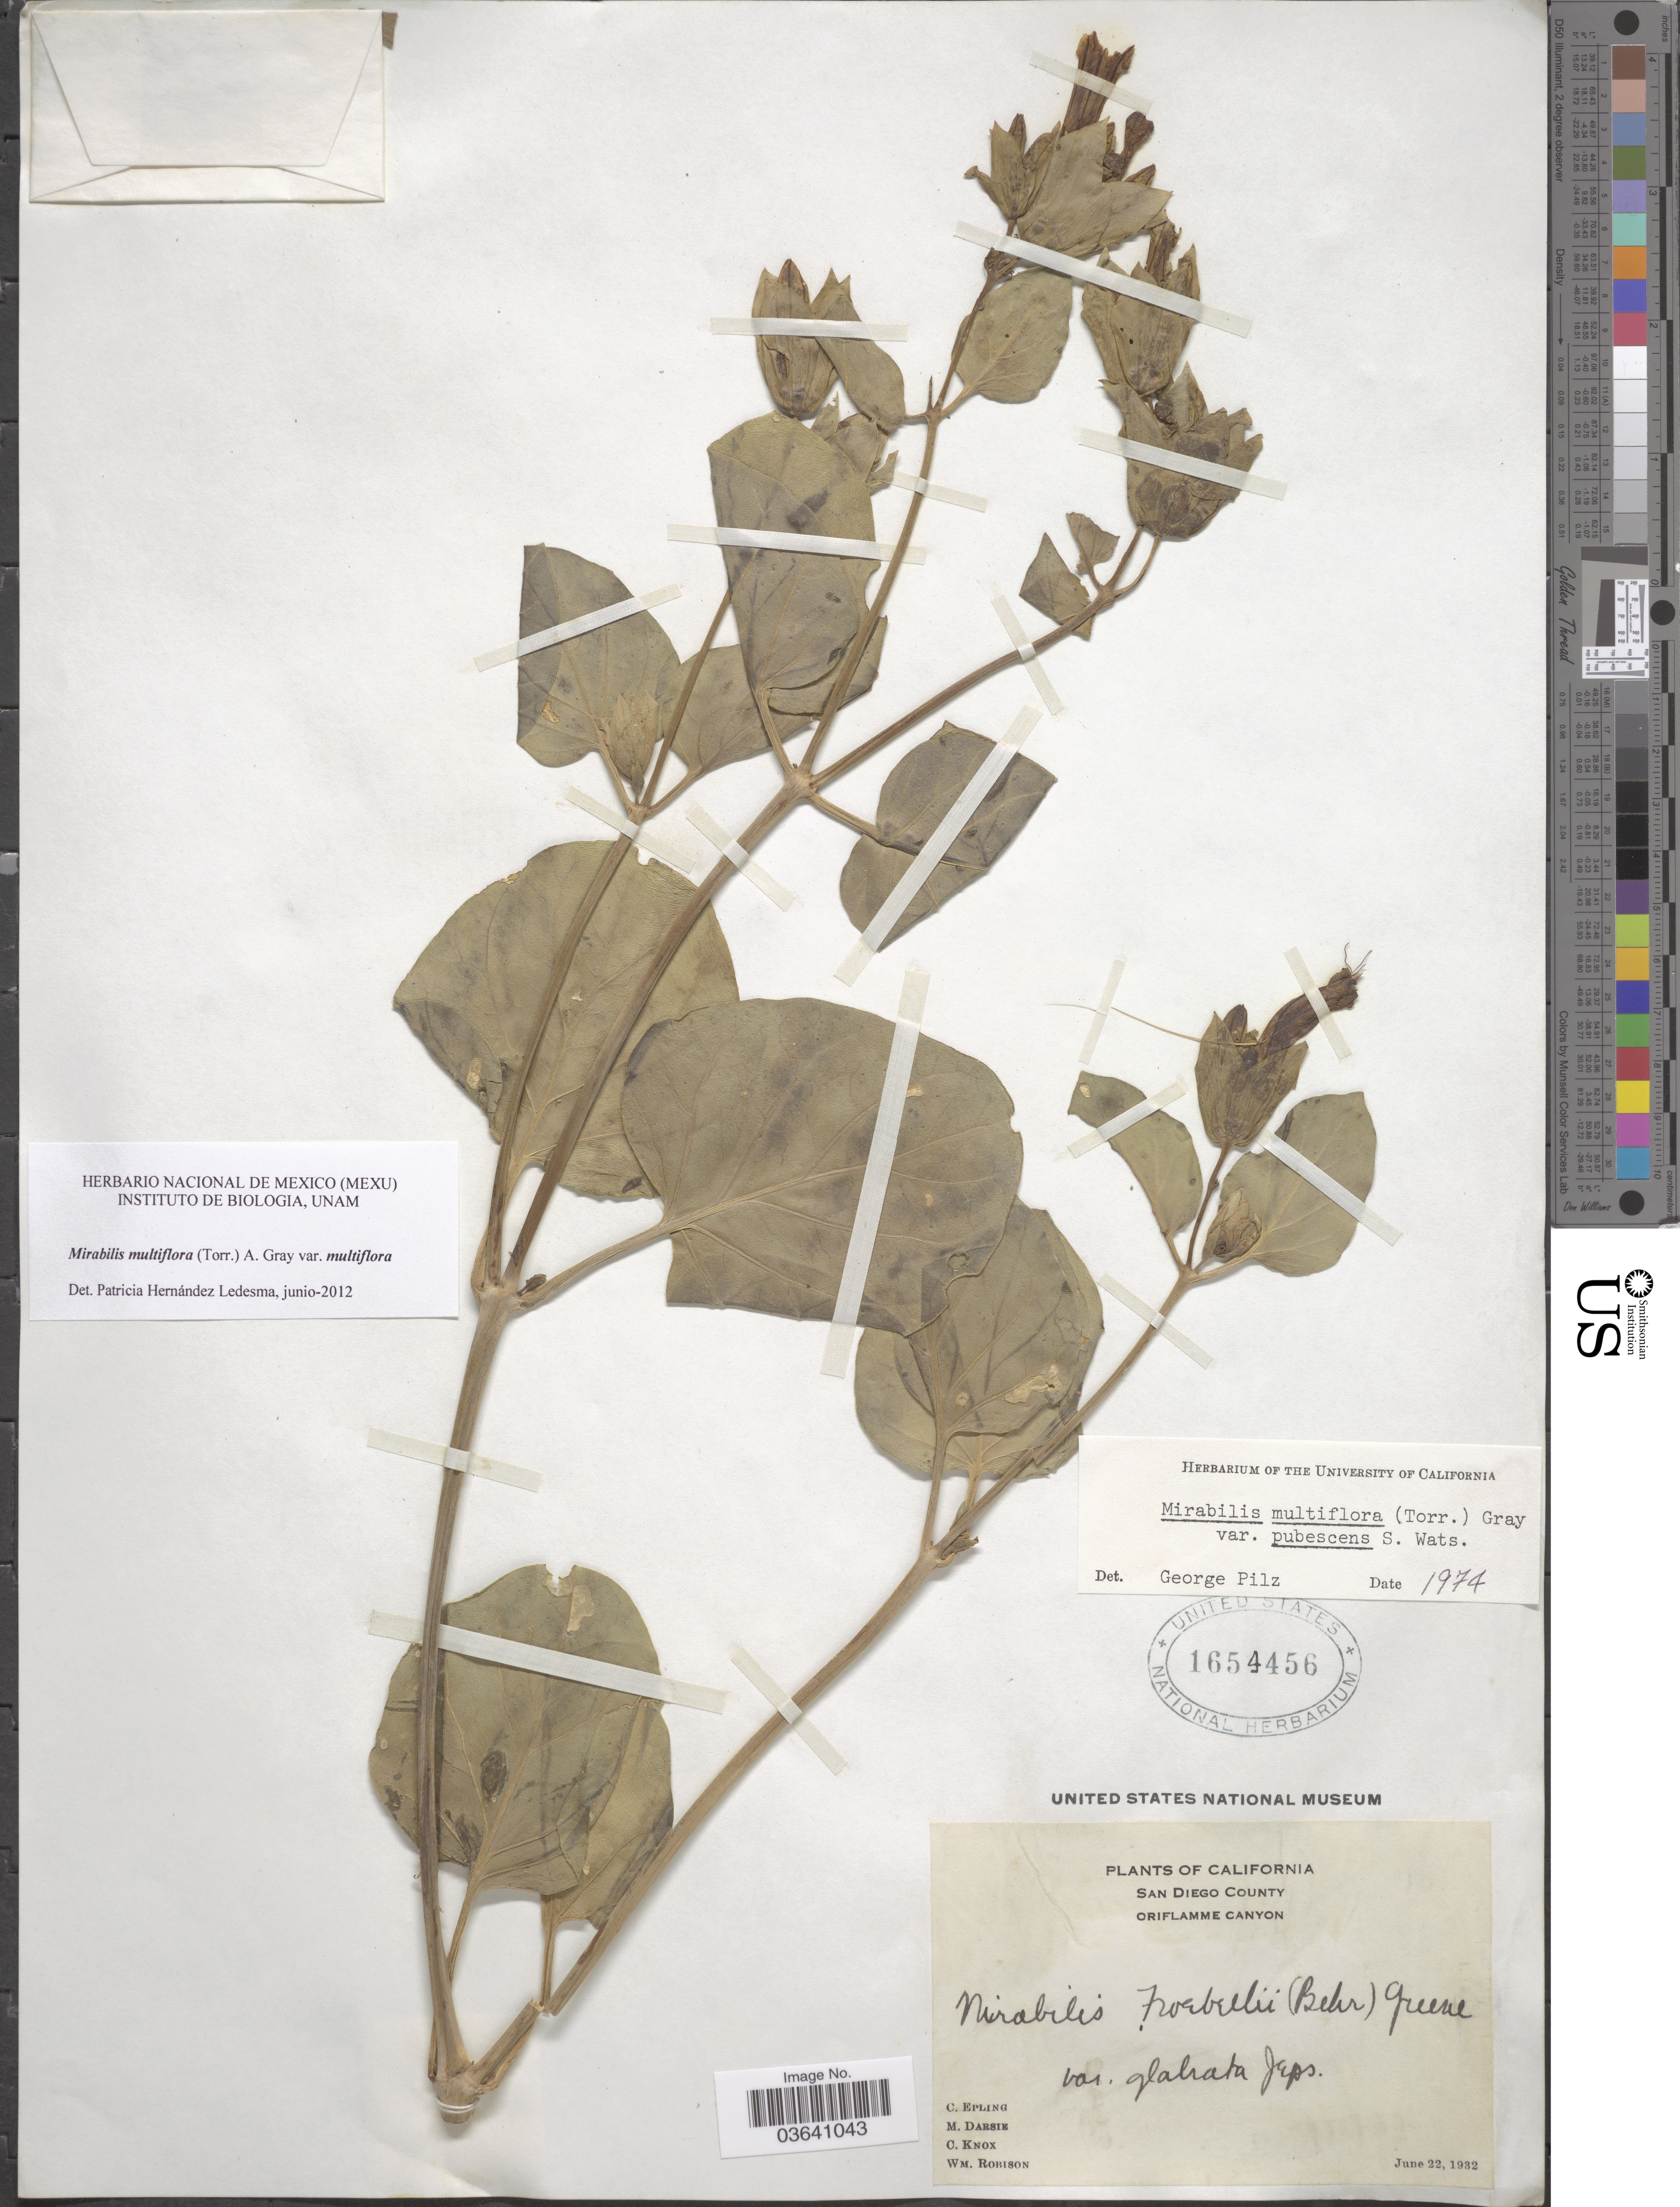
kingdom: Plantae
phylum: Tracheophyta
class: Magnoliopsida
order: Caryophyllales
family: Nyctaginaceae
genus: Mirabilis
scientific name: Mirabilis multiflora var. multiflora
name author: (Torr.) A. Gray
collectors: C. C. Epling, M. Darsie, C. Knox & W. Robison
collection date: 1932-06-22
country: United States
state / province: California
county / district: San Diego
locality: San Diego County. Oriflamme Canyon.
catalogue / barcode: US 1654456